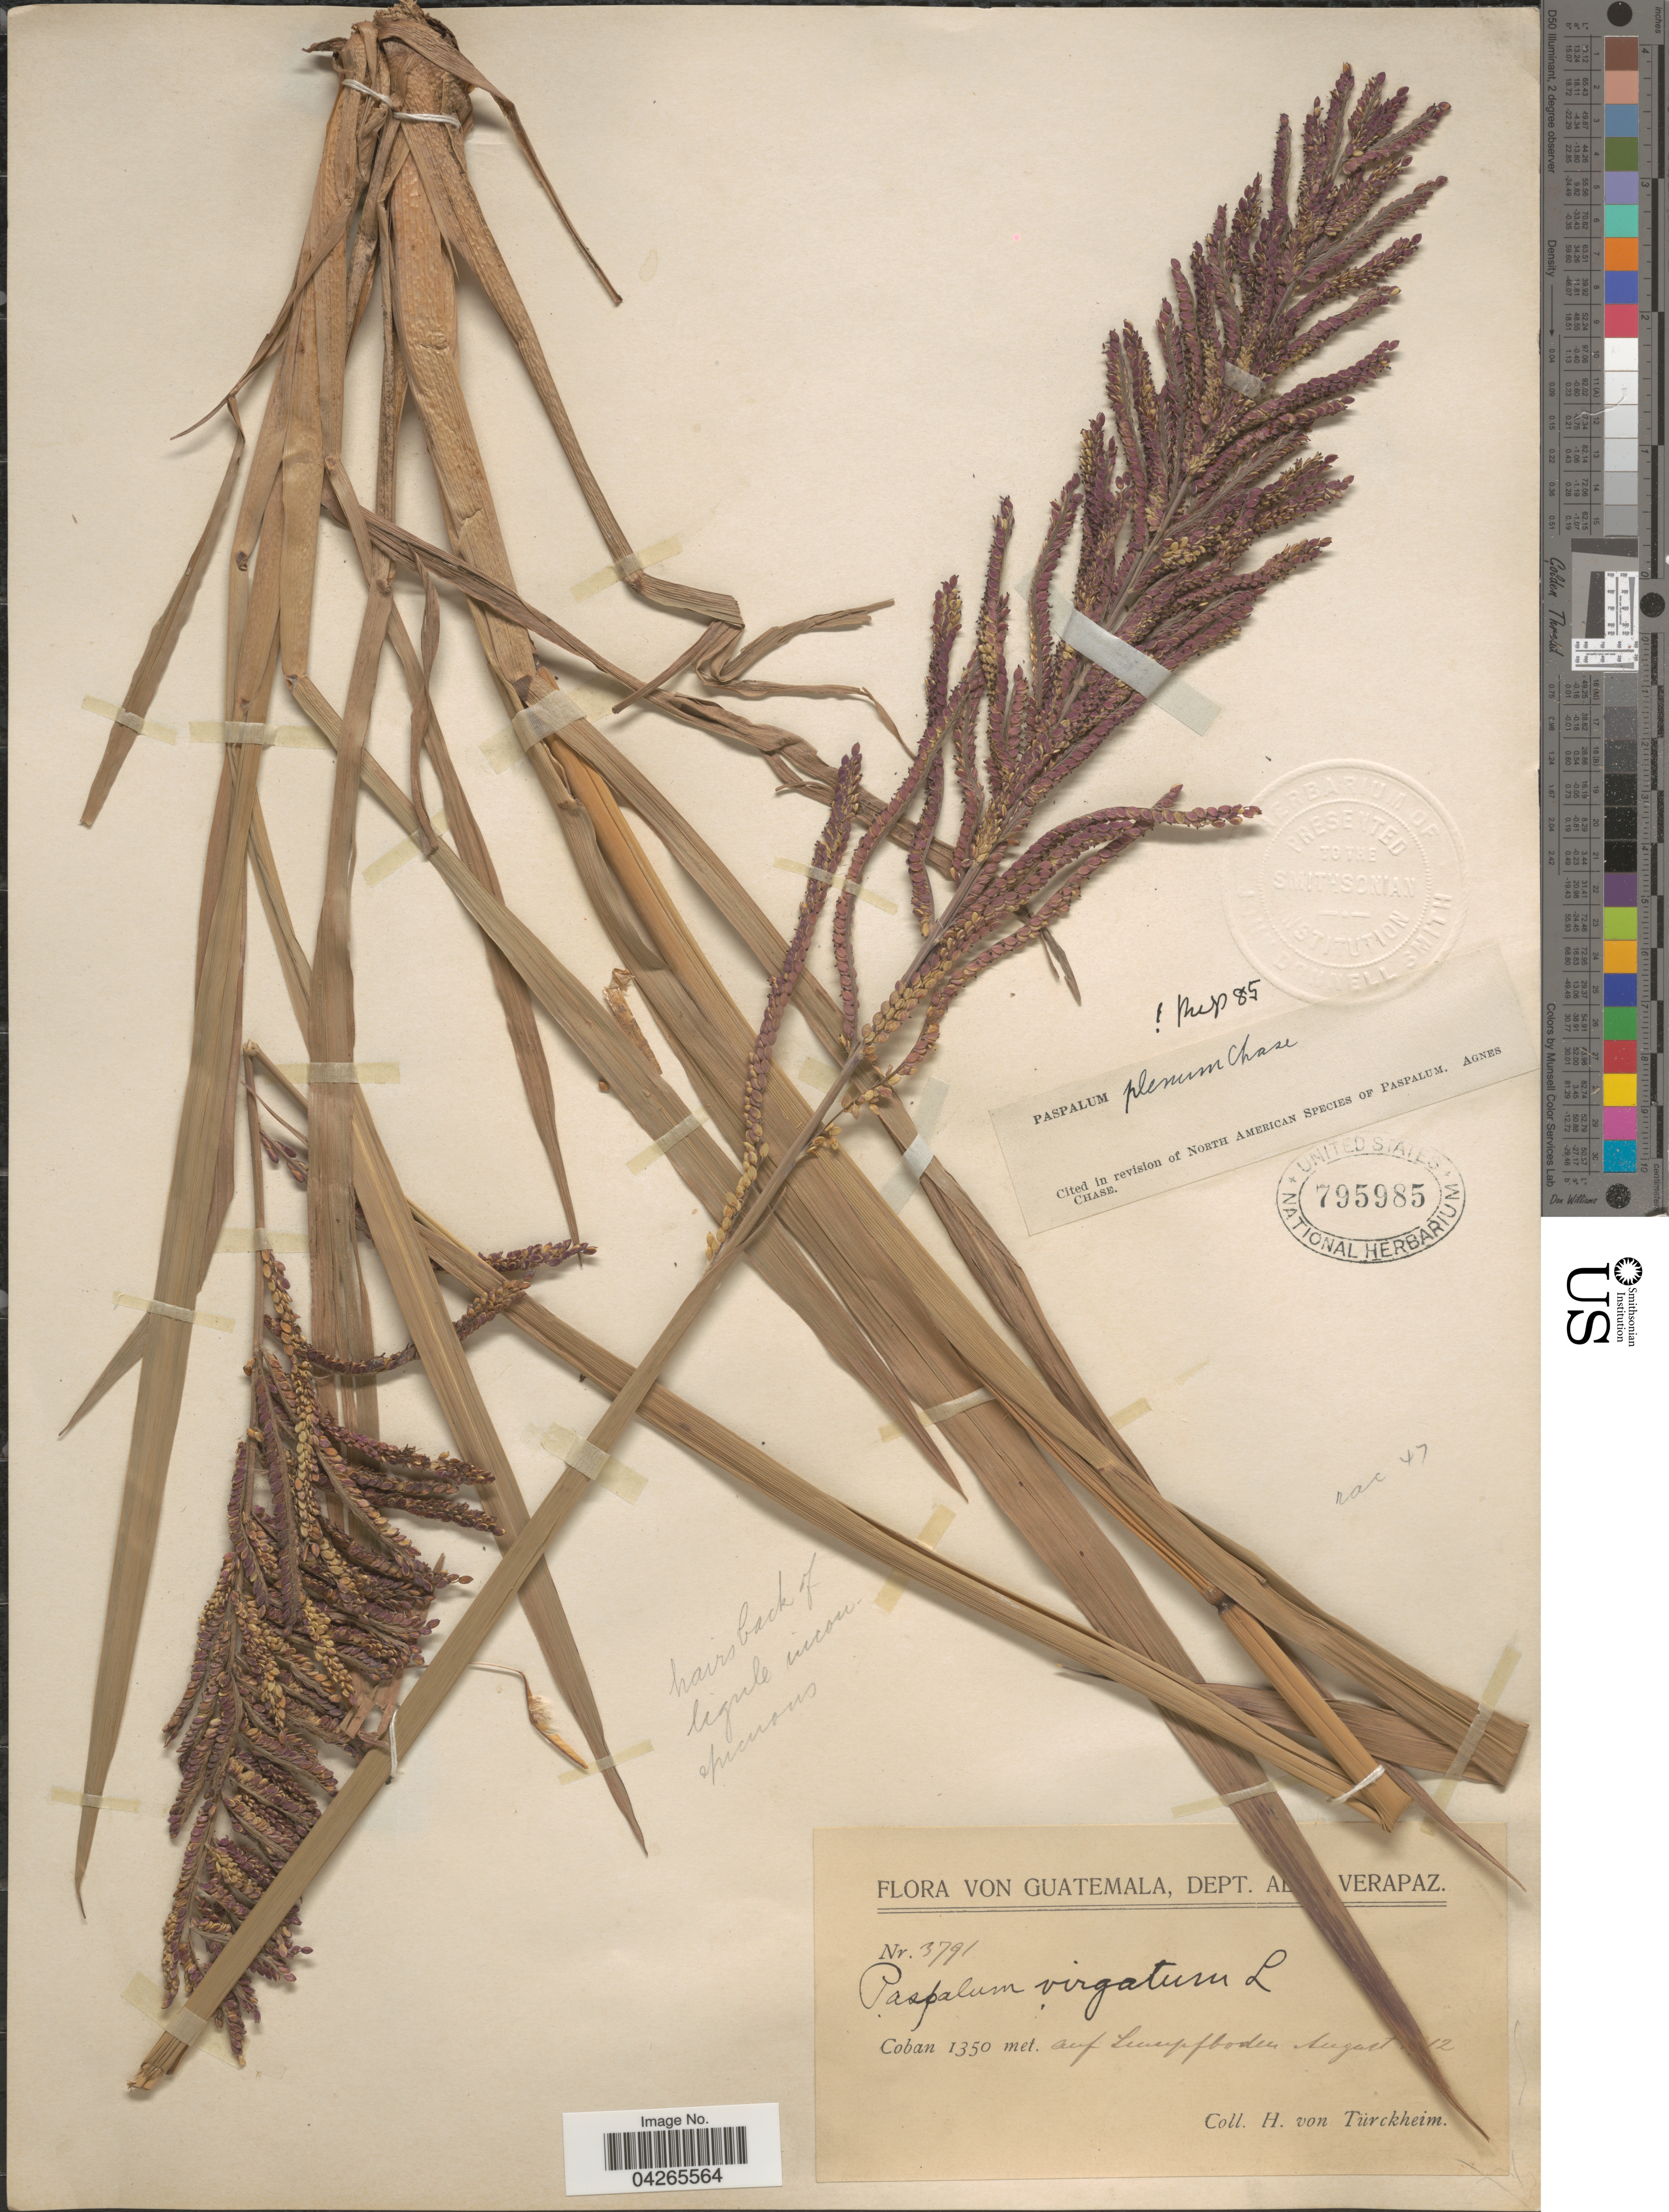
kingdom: Plantae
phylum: Tracheophyta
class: Liliopsida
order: Poales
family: Poaceae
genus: Paspalum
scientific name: Paspalum plenum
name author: Chase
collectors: H. von Türckheim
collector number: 3791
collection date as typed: August !12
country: Guatemala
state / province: Alta Verapaz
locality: Dept. Alta Verapaz. Coban. Auf Sumpfboden.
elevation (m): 1350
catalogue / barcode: US 795985